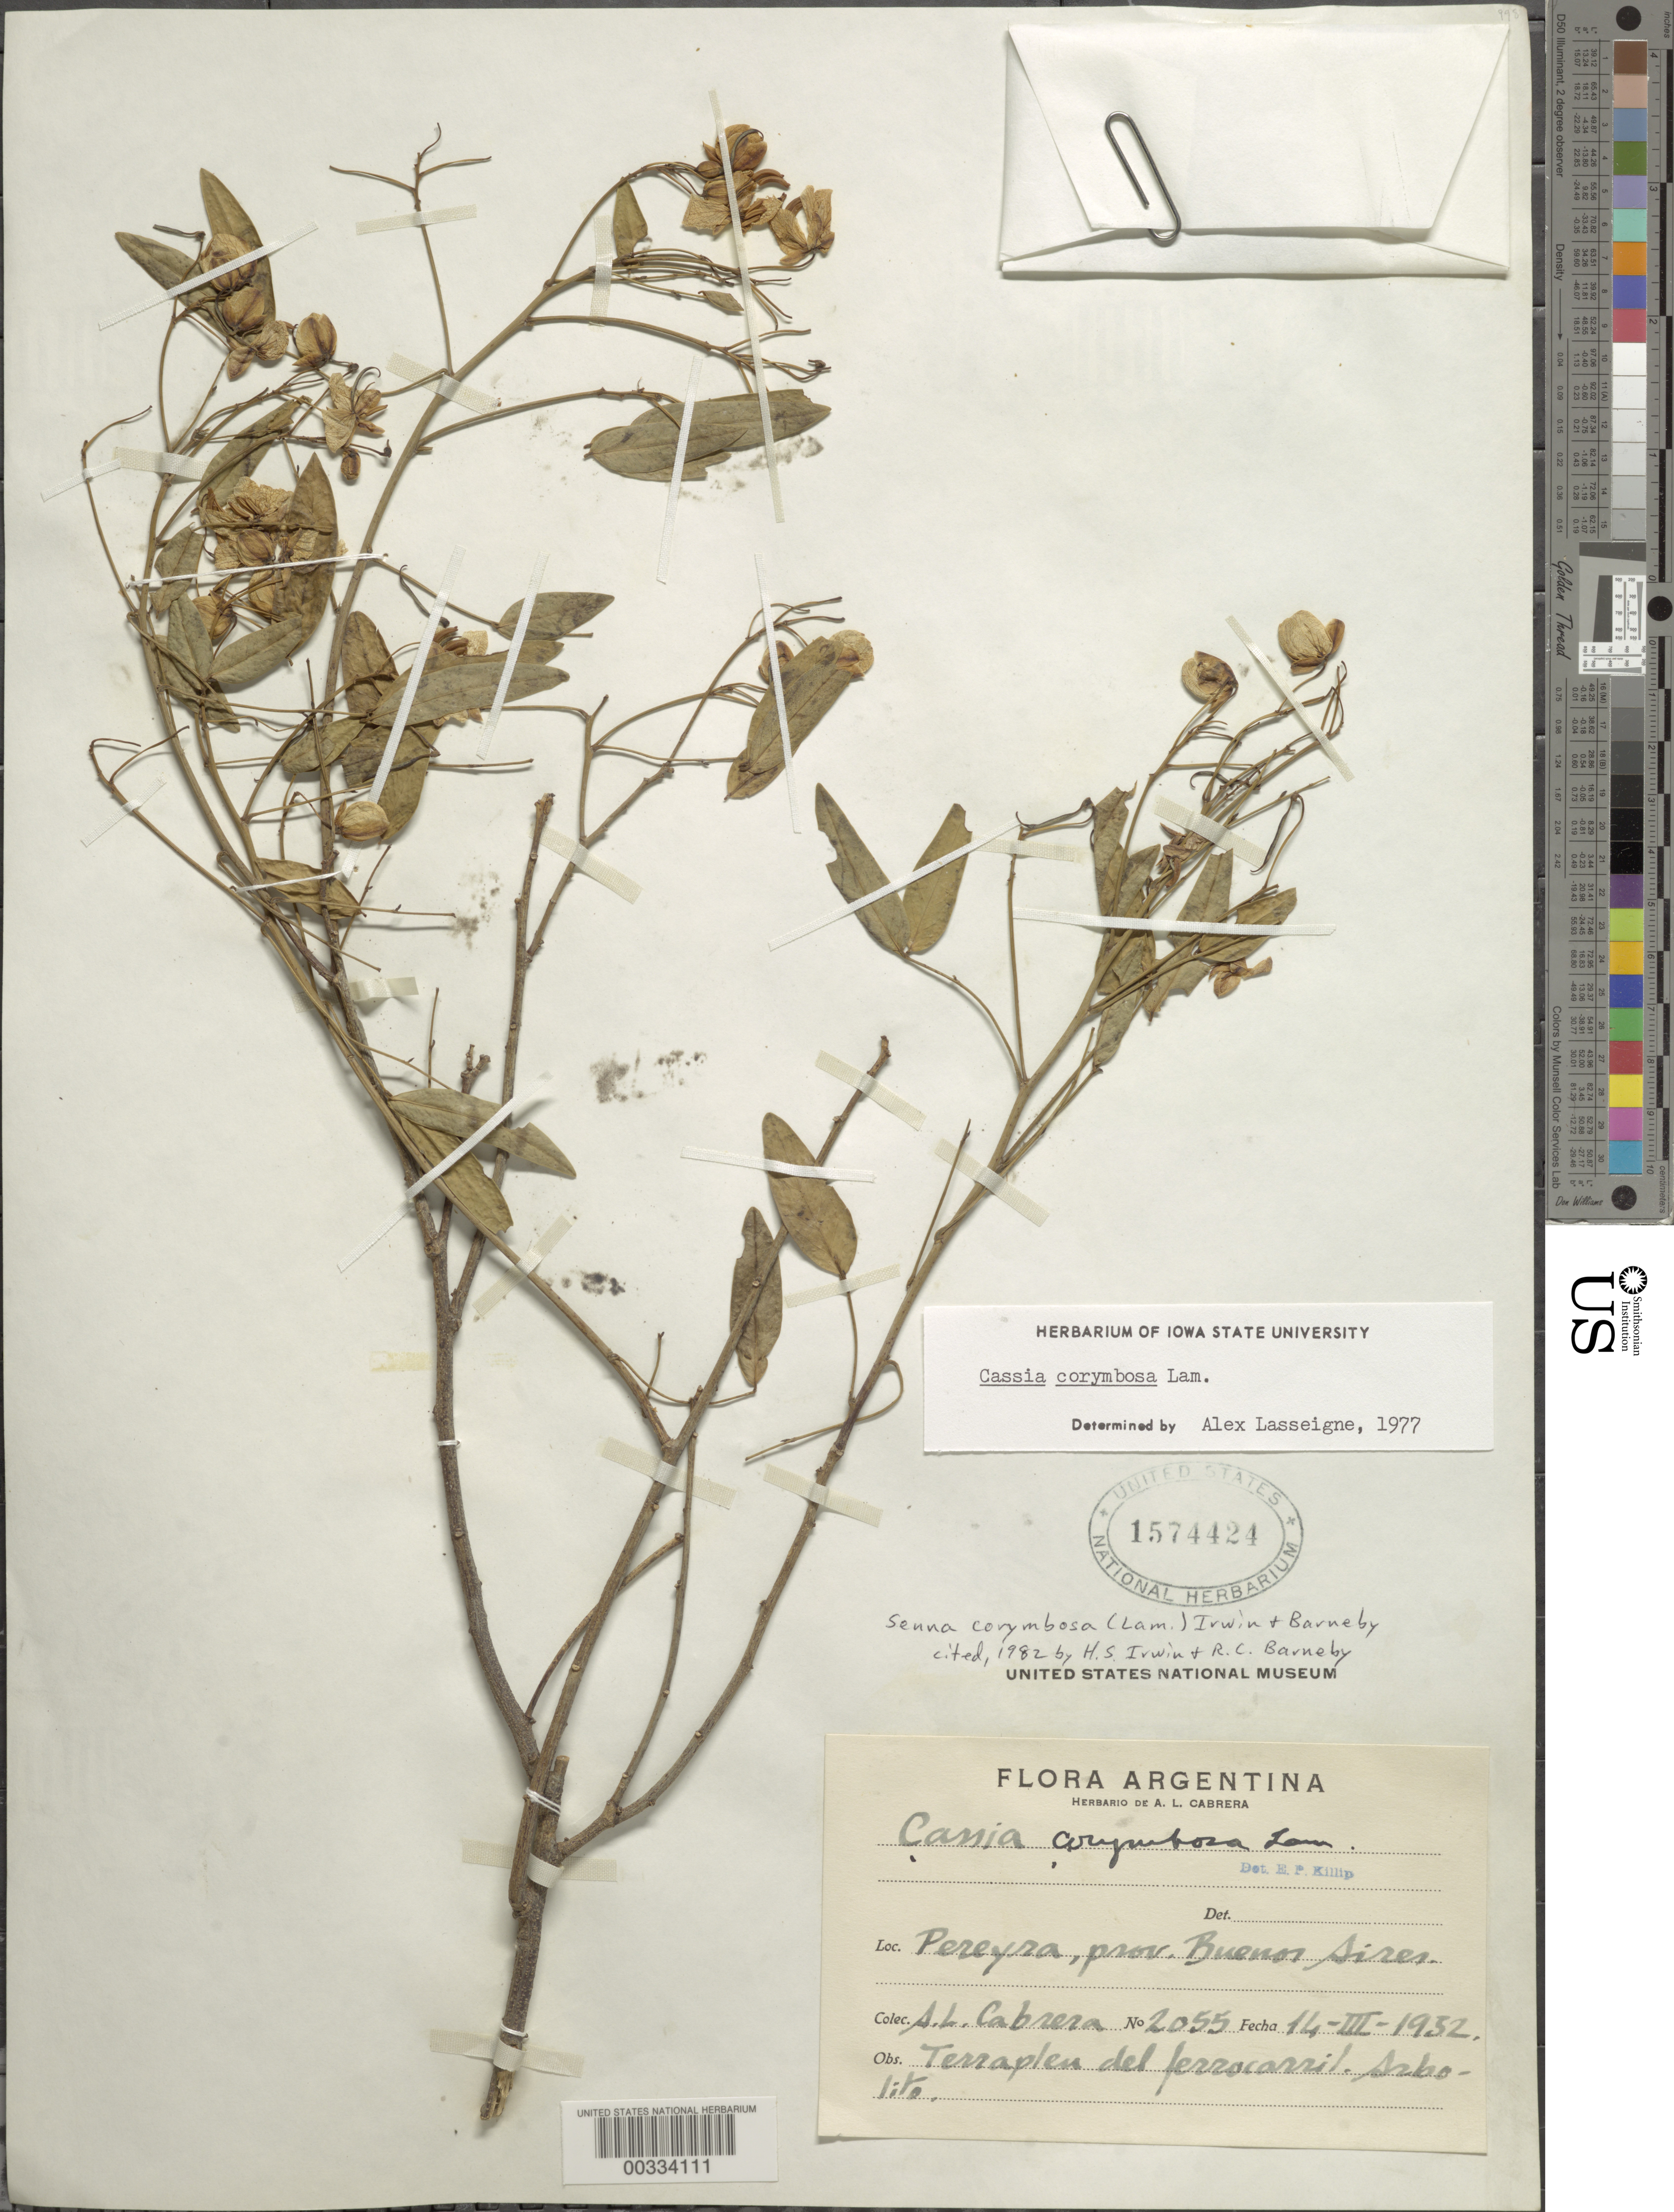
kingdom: Plantae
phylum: Tracheophyta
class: Magnoliopsida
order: Fabales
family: Fabaceae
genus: Senna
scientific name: Senna corymbosa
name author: (Lam.) H.S. Irwin & Barneby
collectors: A. L. Cabrera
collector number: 2055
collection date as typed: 14 Mar 1952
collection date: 1952-03-14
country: Argentina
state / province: Buenos Aires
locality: Pereyra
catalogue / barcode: US 1574424